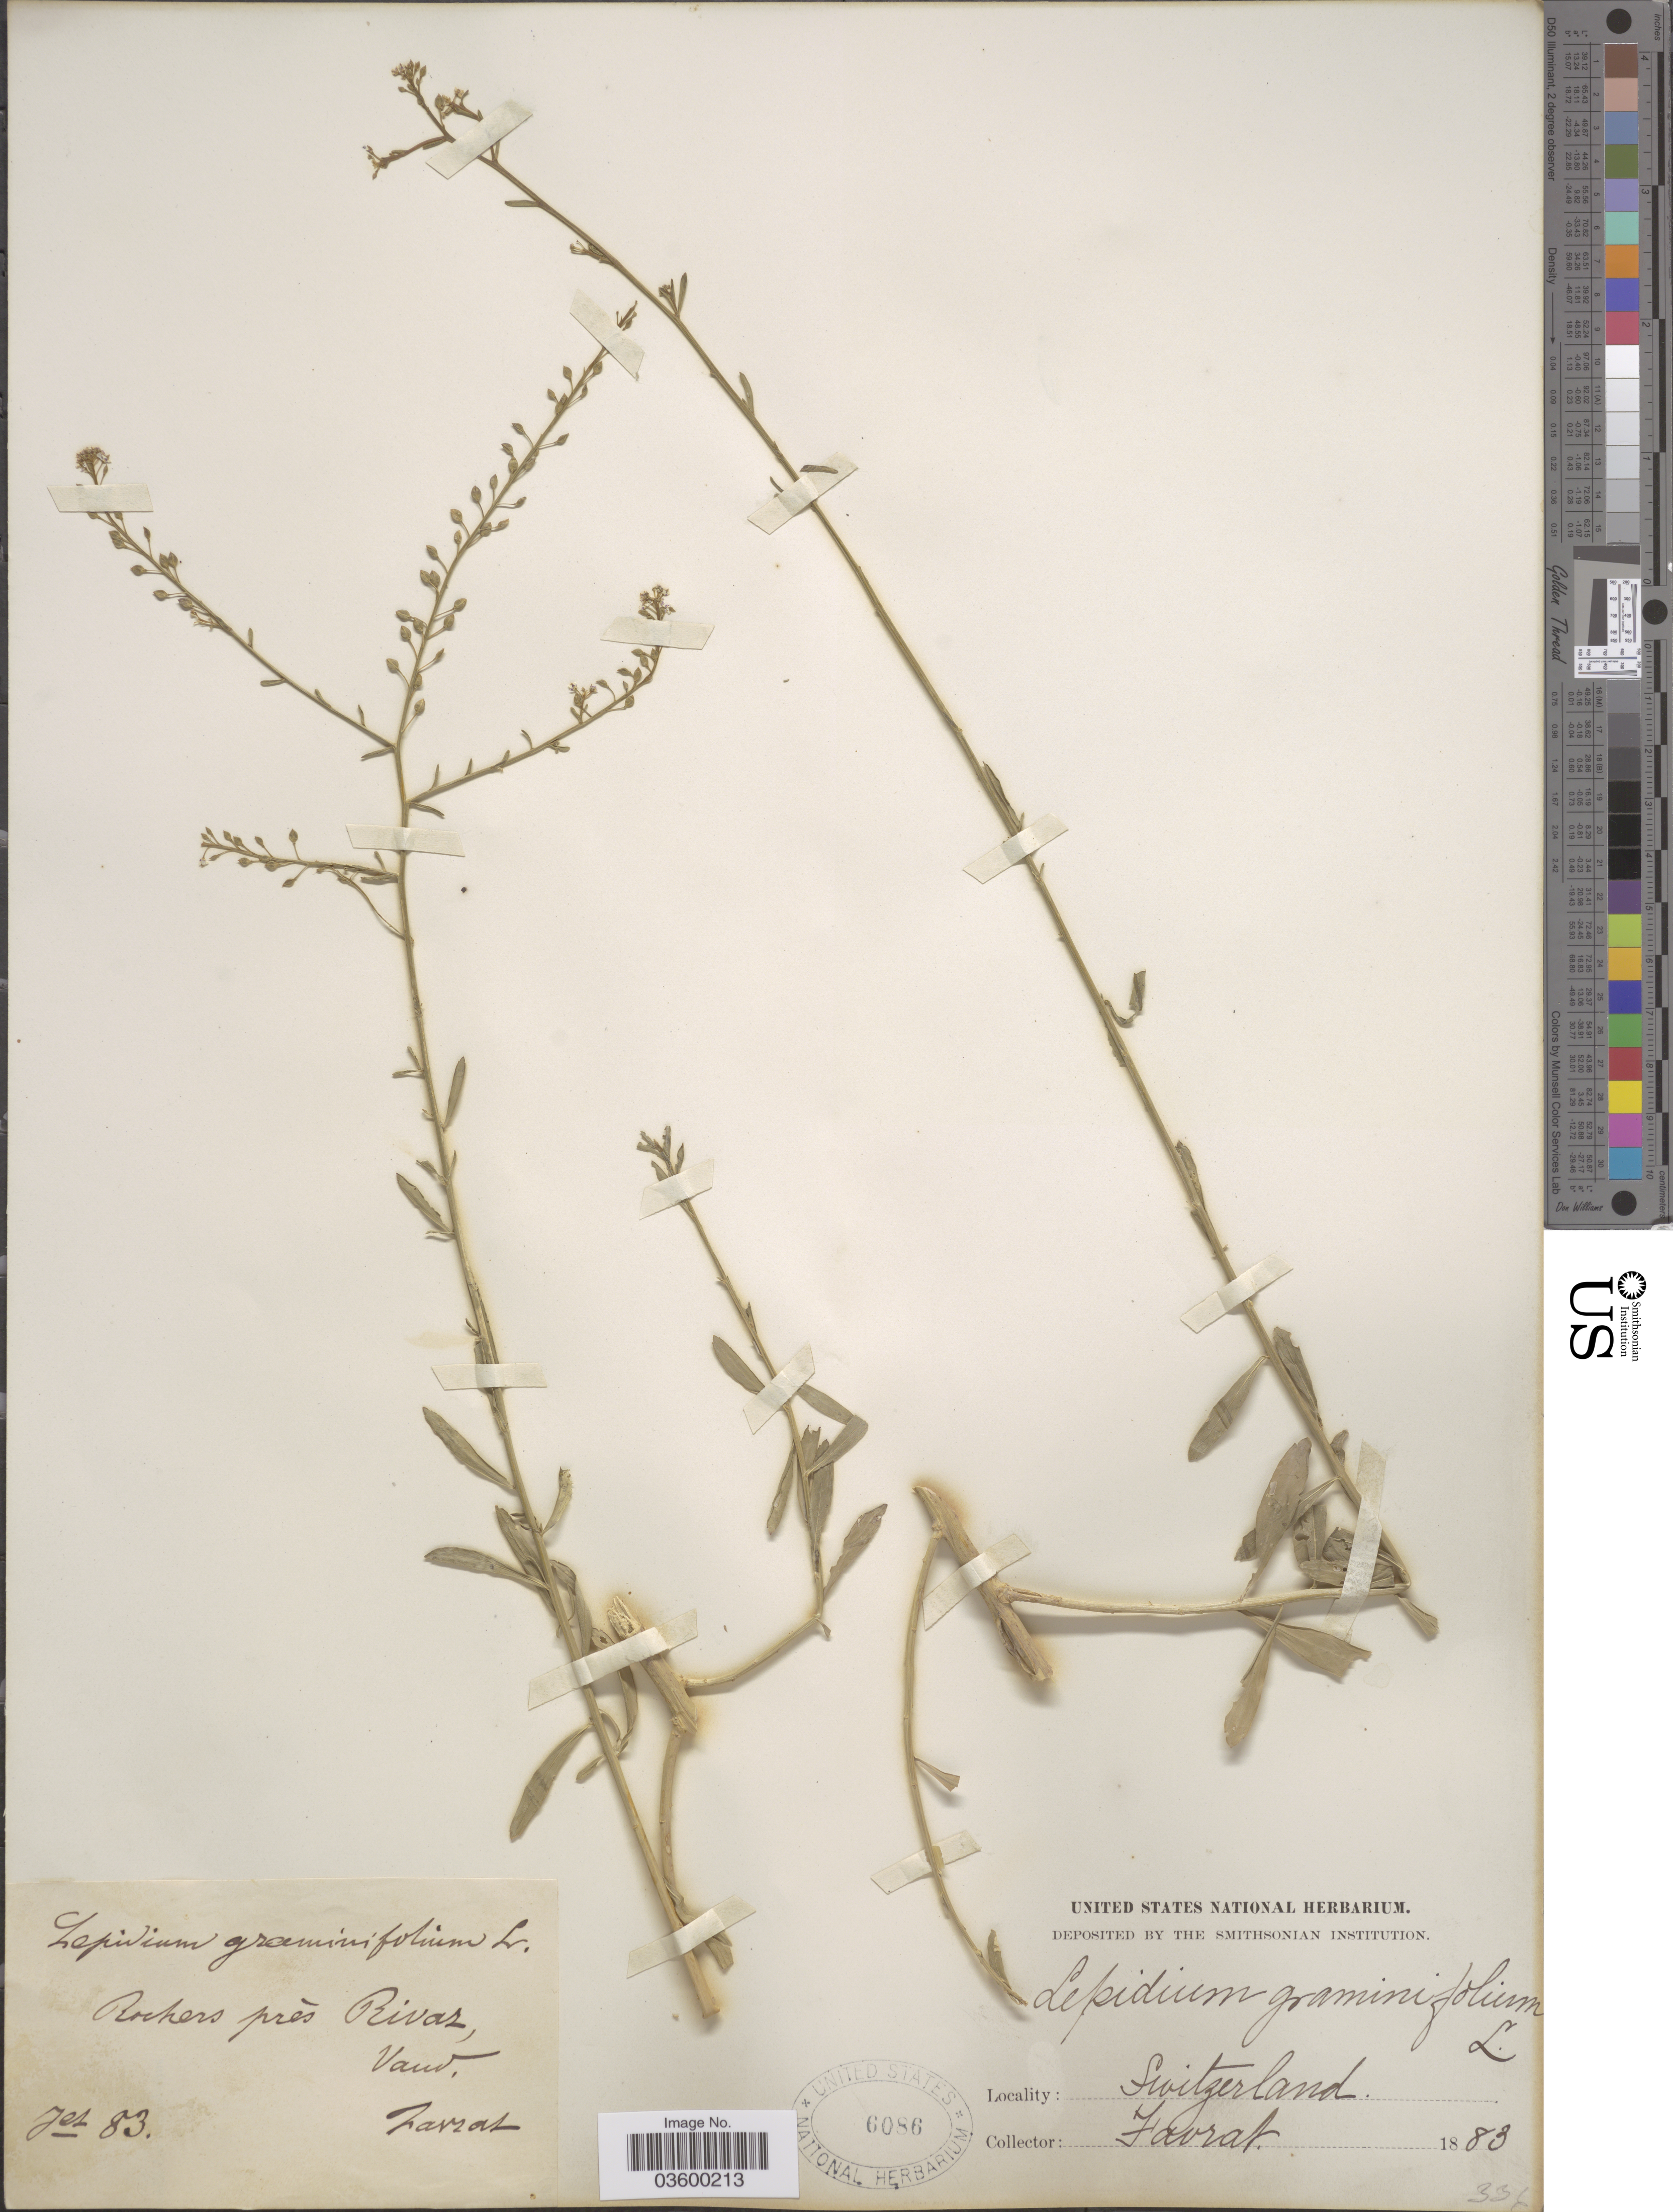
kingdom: Plantae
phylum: Tracheophyta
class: Magnoliopsida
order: Brassicales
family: Brassicaceae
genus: Lepidium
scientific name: Lepidium graminifolium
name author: L.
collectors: L. Favrat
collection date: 1883-07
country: Switzerland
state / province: Vaud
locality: Rochers prés Rivaz.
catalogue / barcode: US 6086